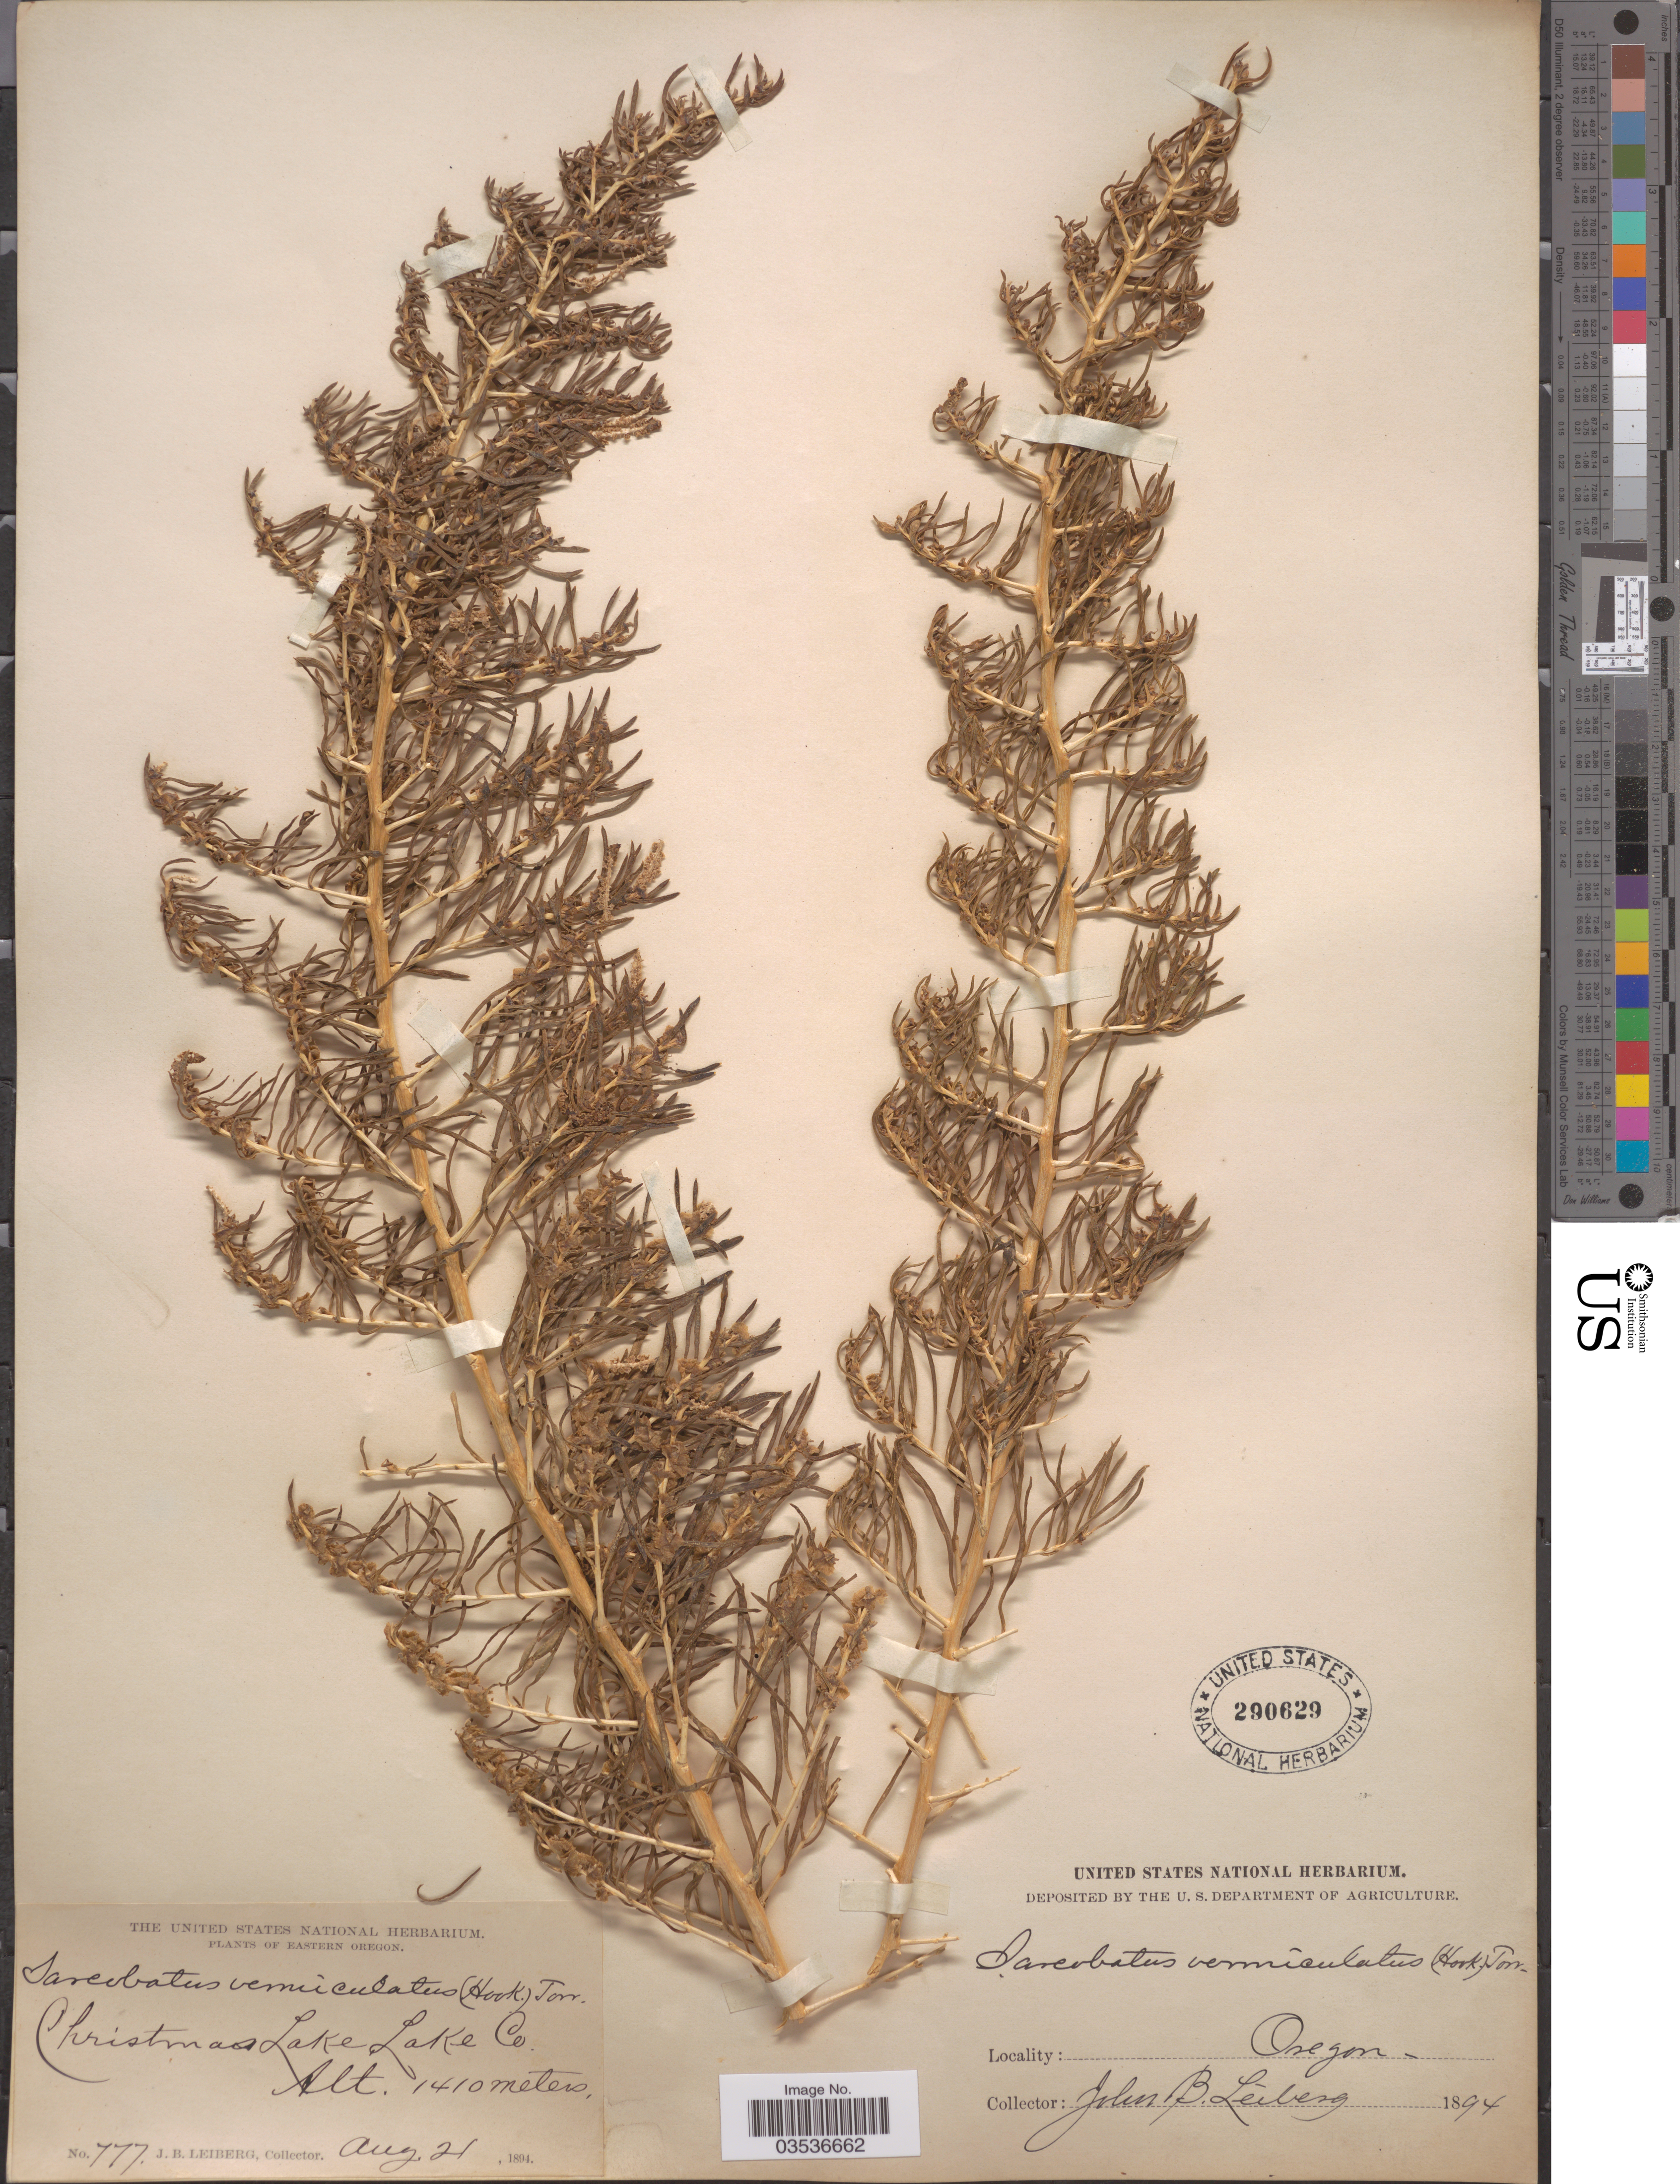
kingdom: Plantae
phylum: Tracheophyta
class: Magnoliopsida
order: Caryophyllales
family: Sarcobataceae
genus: Sarcobatus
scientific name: Sarcobatus vermiculatus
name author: (Hook.) Torr.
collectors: J. B. Leiberg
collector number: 777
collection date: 1894-08-21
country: United States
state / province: Oregon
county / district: Lake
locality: Eastern Oregon. Christmas Lake, Lake Co.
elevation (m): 1410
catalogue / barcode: US 290629